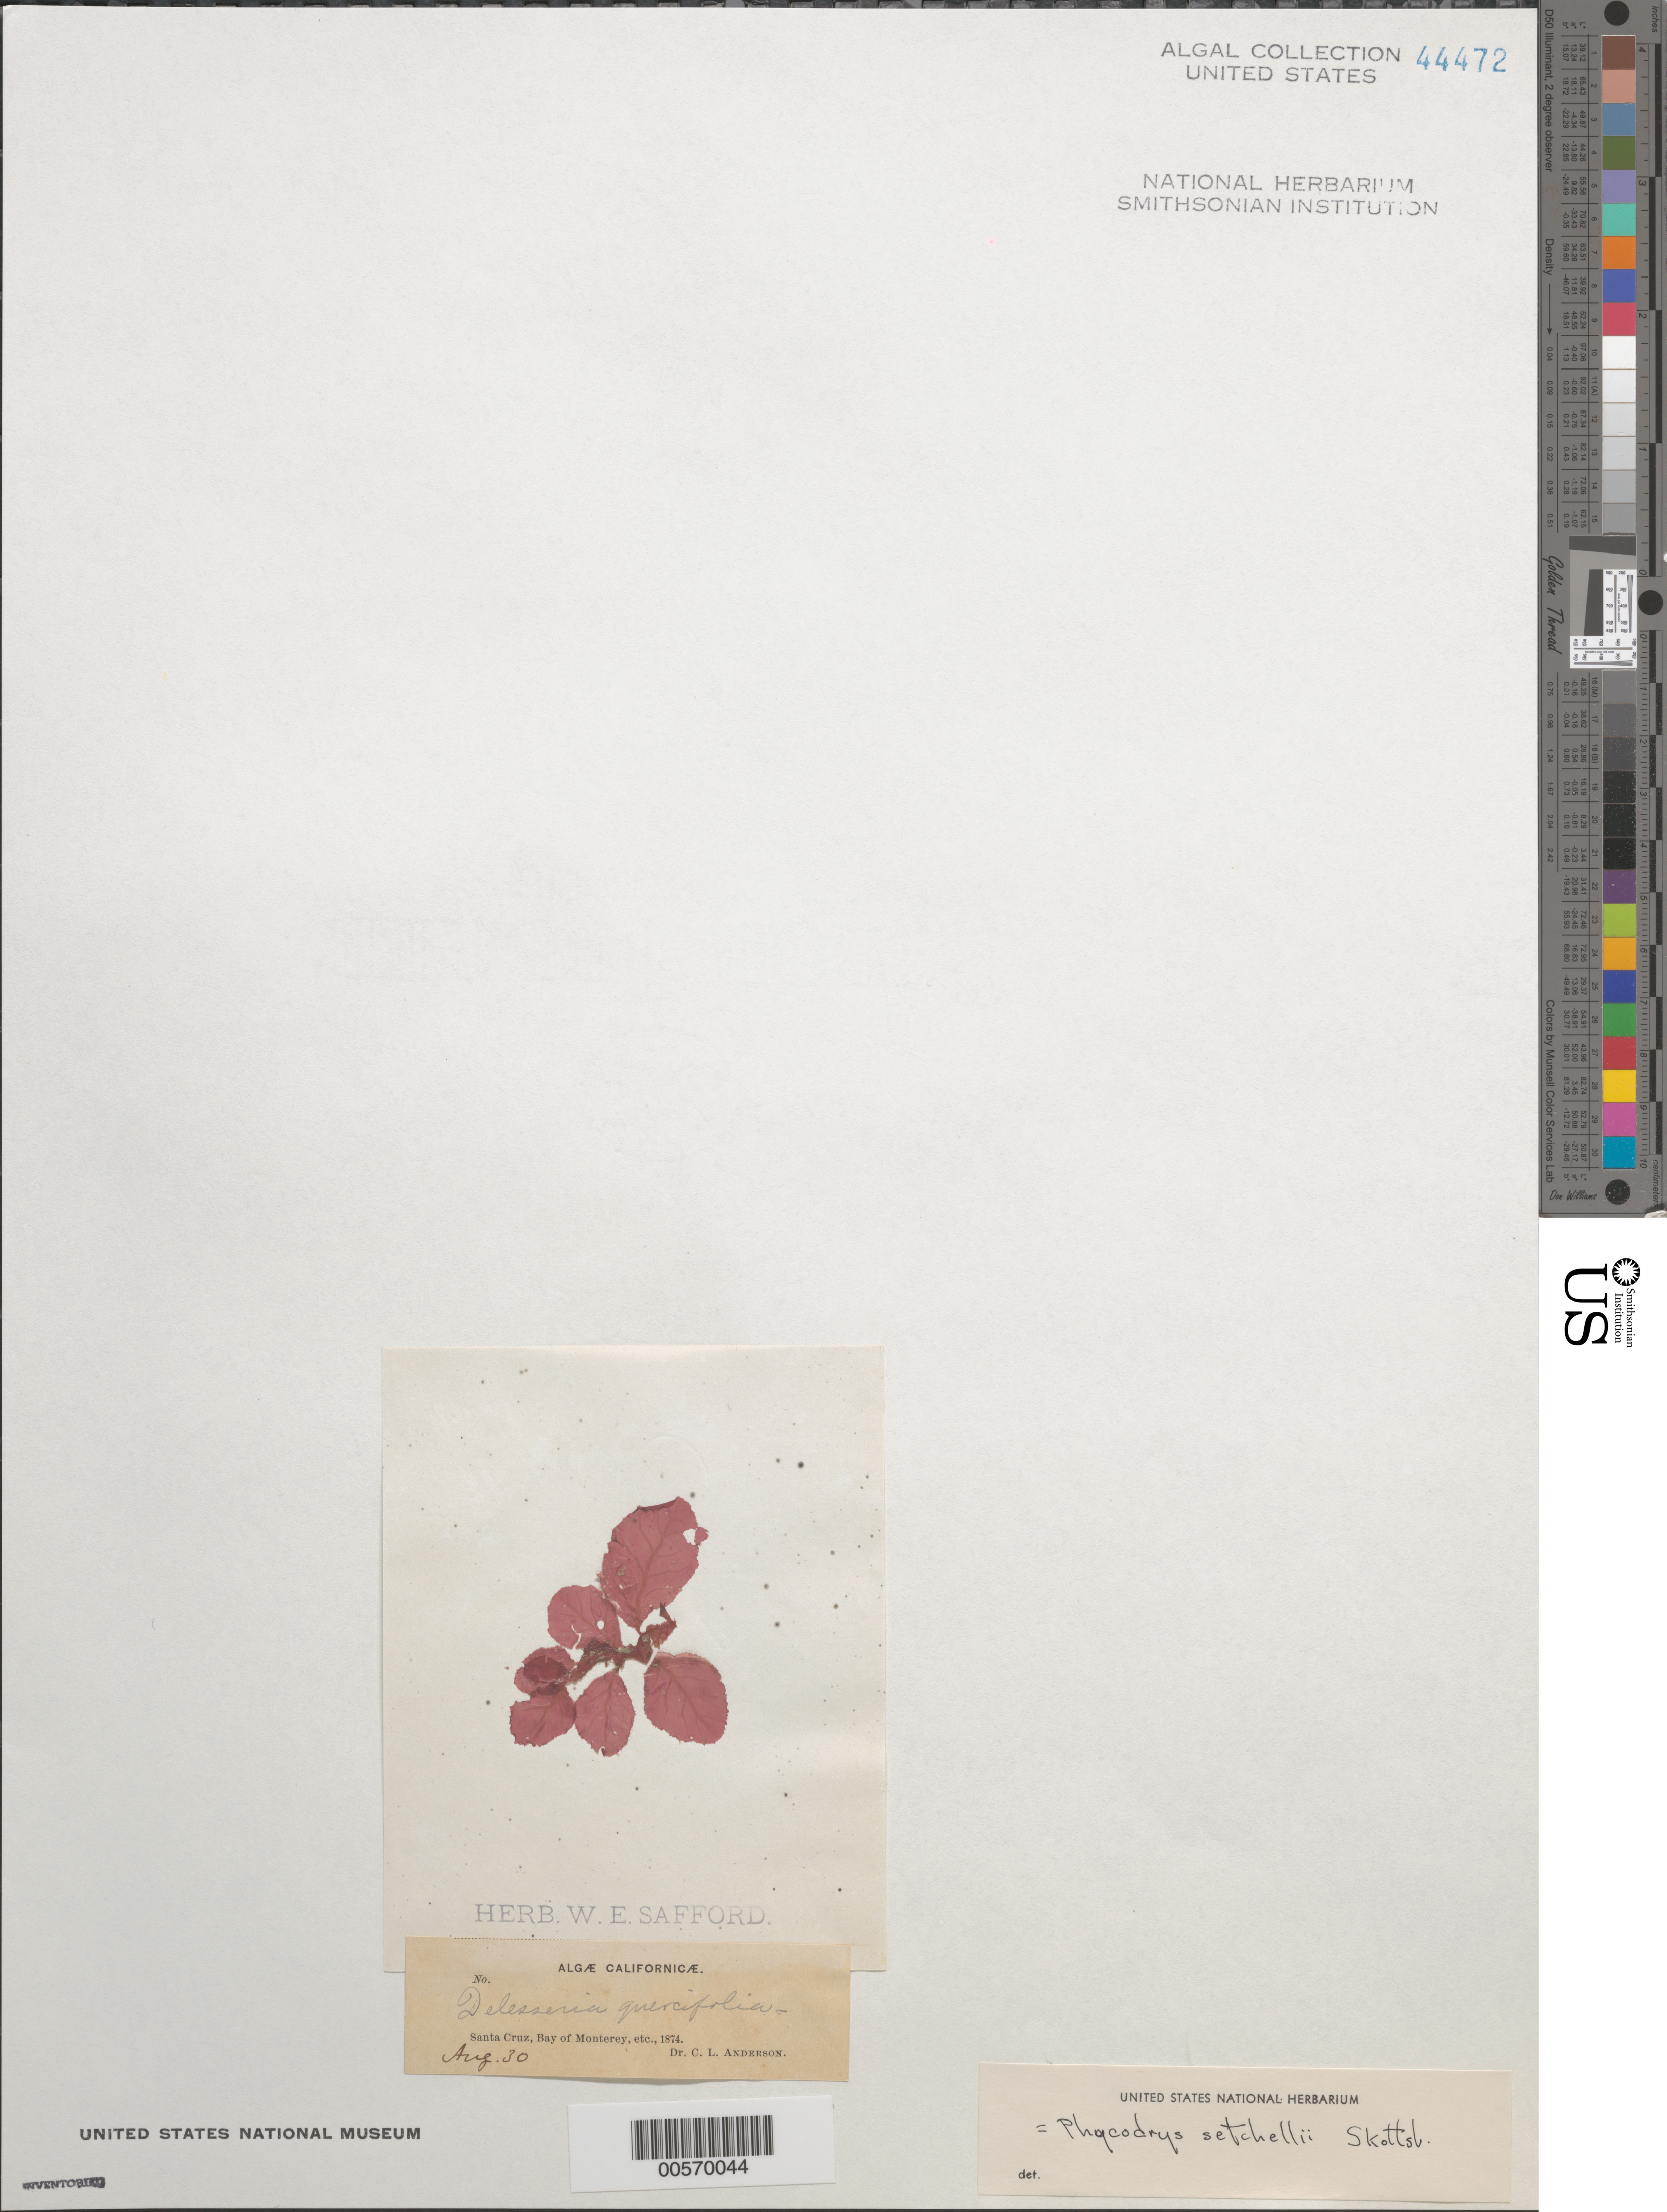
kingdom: Plantae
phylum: Rhodophyta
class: Florideophyceae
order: Ceramiales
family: Delesseriaceae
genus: Phycodrys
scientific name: Phycodrys setchellii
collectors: C. L. Anderson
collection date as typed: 30 Aug 1874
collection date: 1874-08-30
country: United States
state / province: California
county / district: Santa Cruz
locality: Santa Cruz, Monterey Bay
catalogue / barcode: US 44472